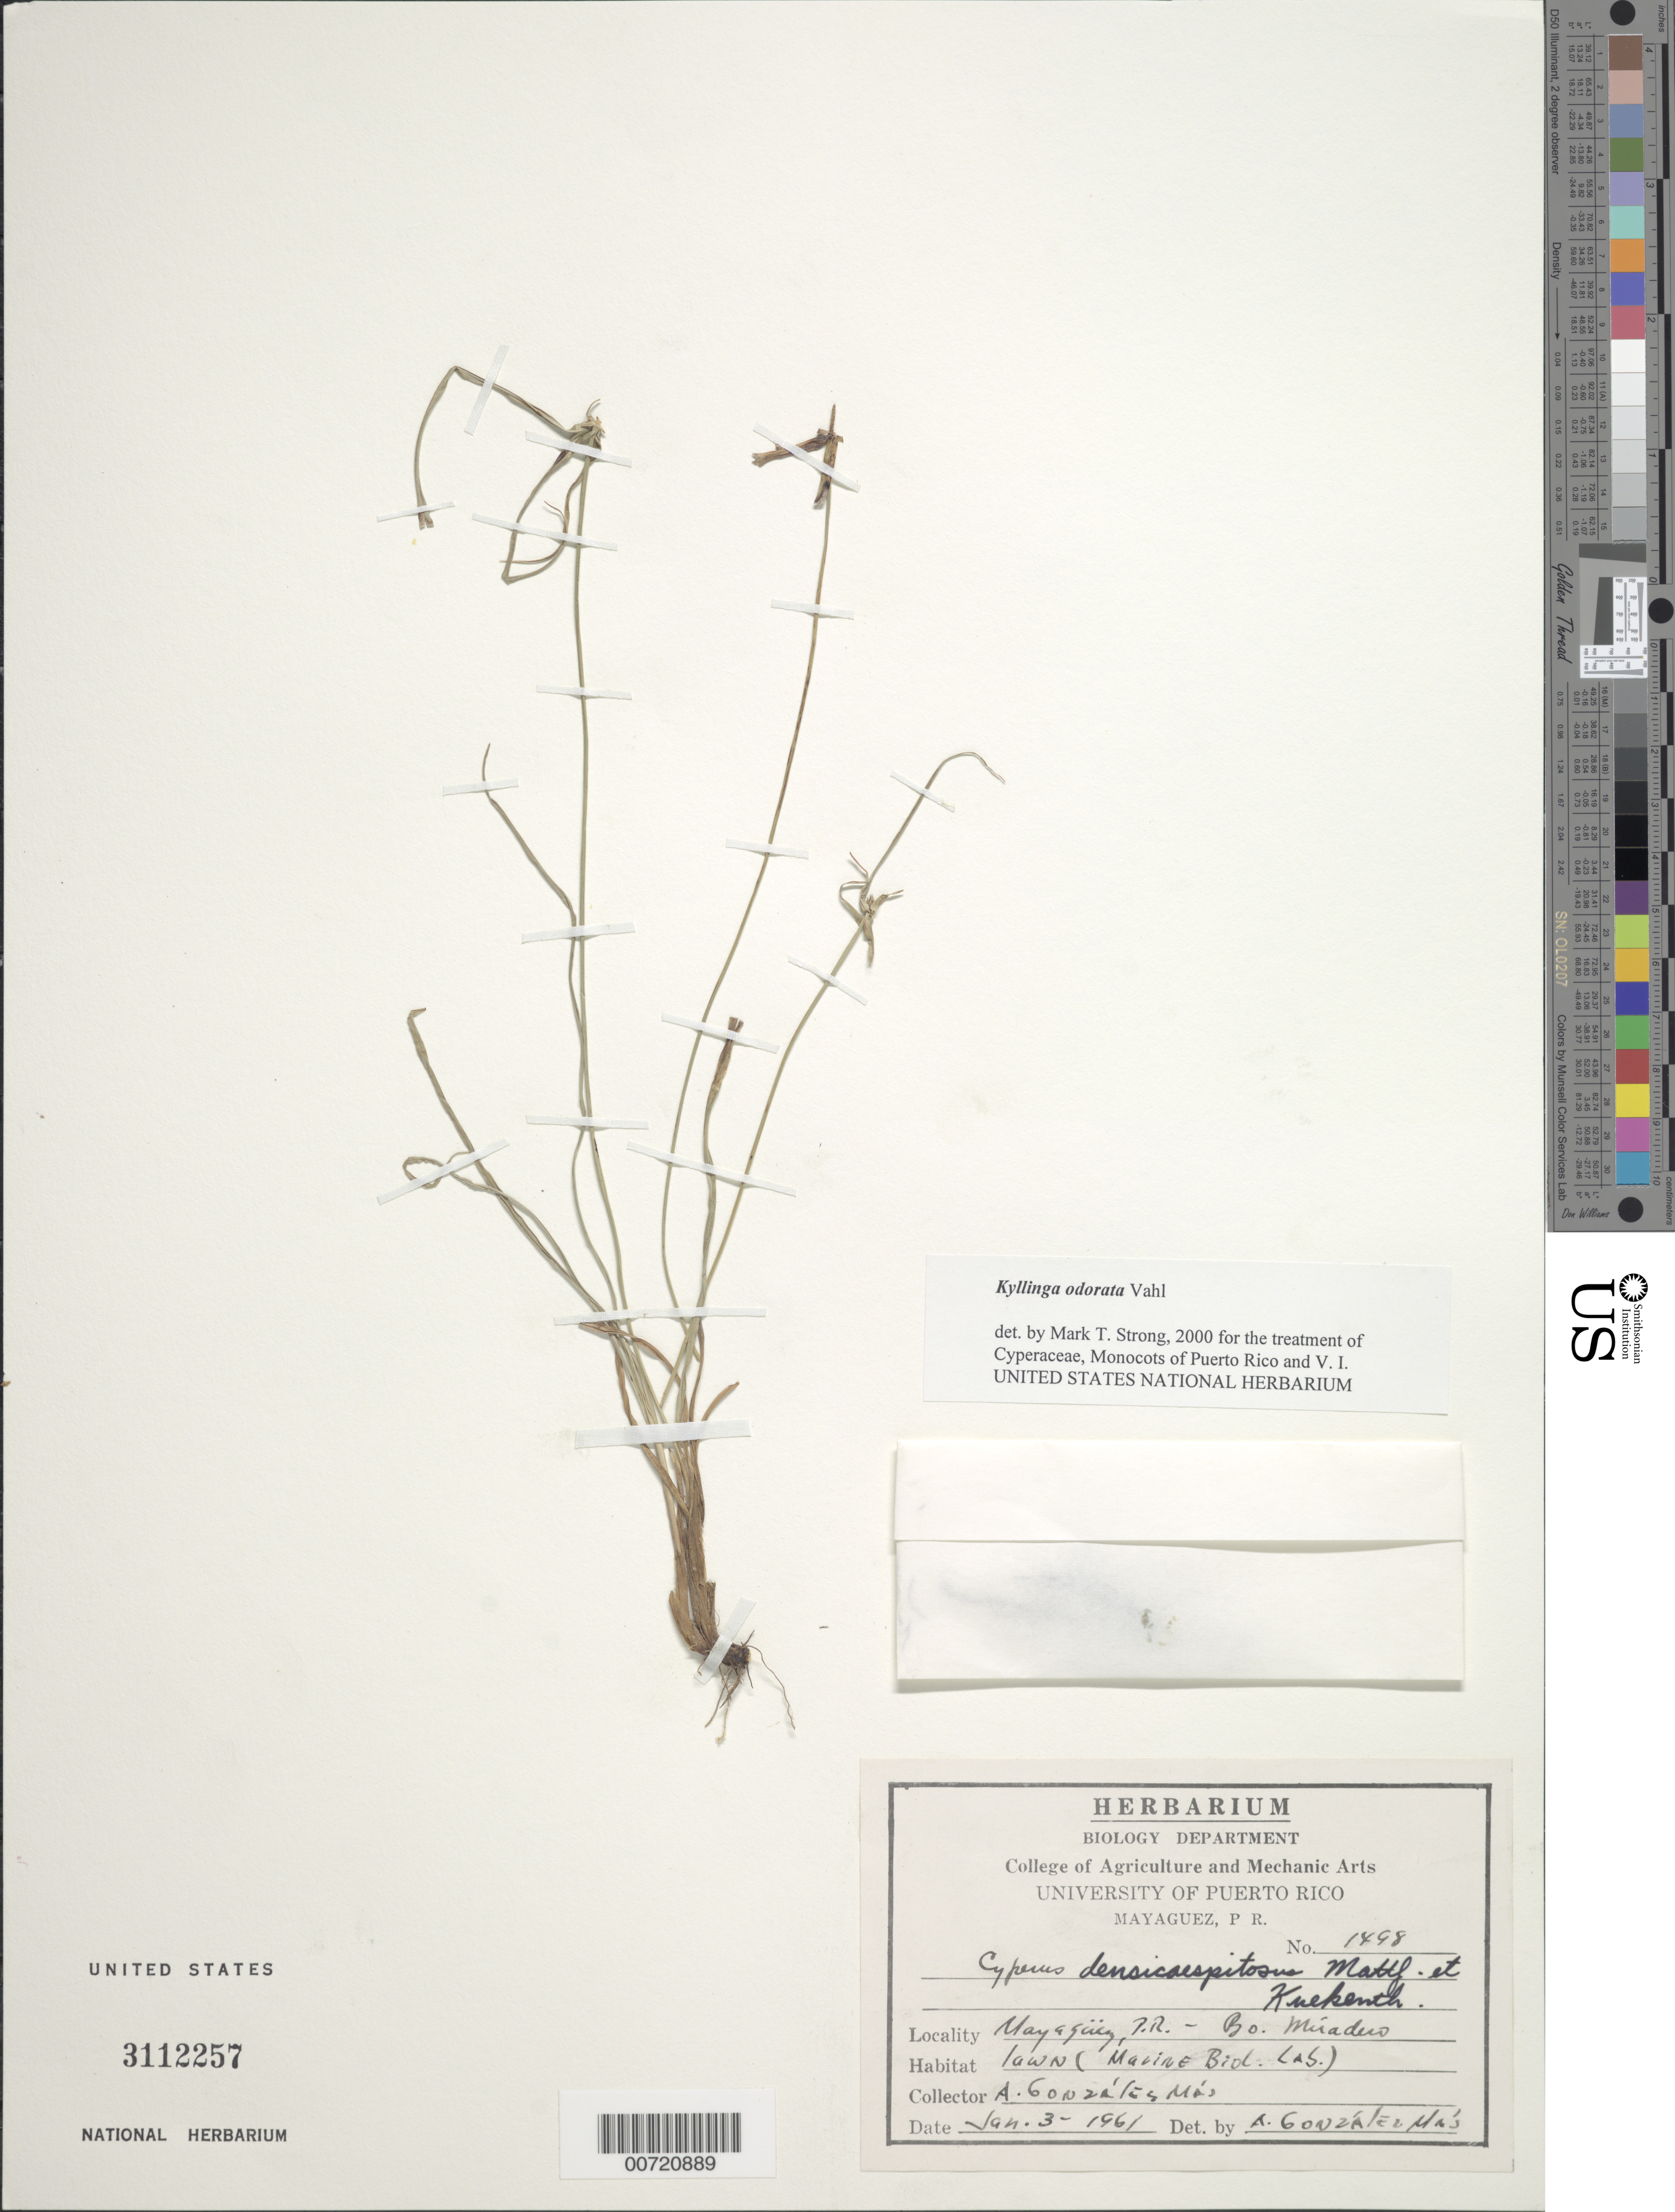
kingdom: Plantae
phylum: Tracheophyta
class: Liliopsida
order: Poales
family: Cyperaceae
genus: Cyperus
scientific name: Cyperus sesquiflorus subsp. sesquiflorus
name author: (Torr.) Mattf. & Kük.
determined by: Strong, M. T., (US), Smithsonian Institution - National Museum of Natural History (UNITED STATES)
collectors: A. González Más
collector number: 1498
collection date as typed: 03 Jan 1961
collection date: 1961-01-03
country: Puerto Rico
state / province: Mayagüez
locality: Mayagüez: Bo. Miradera.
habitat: Lawn, Marine bird lab.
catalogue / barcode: US 3112257